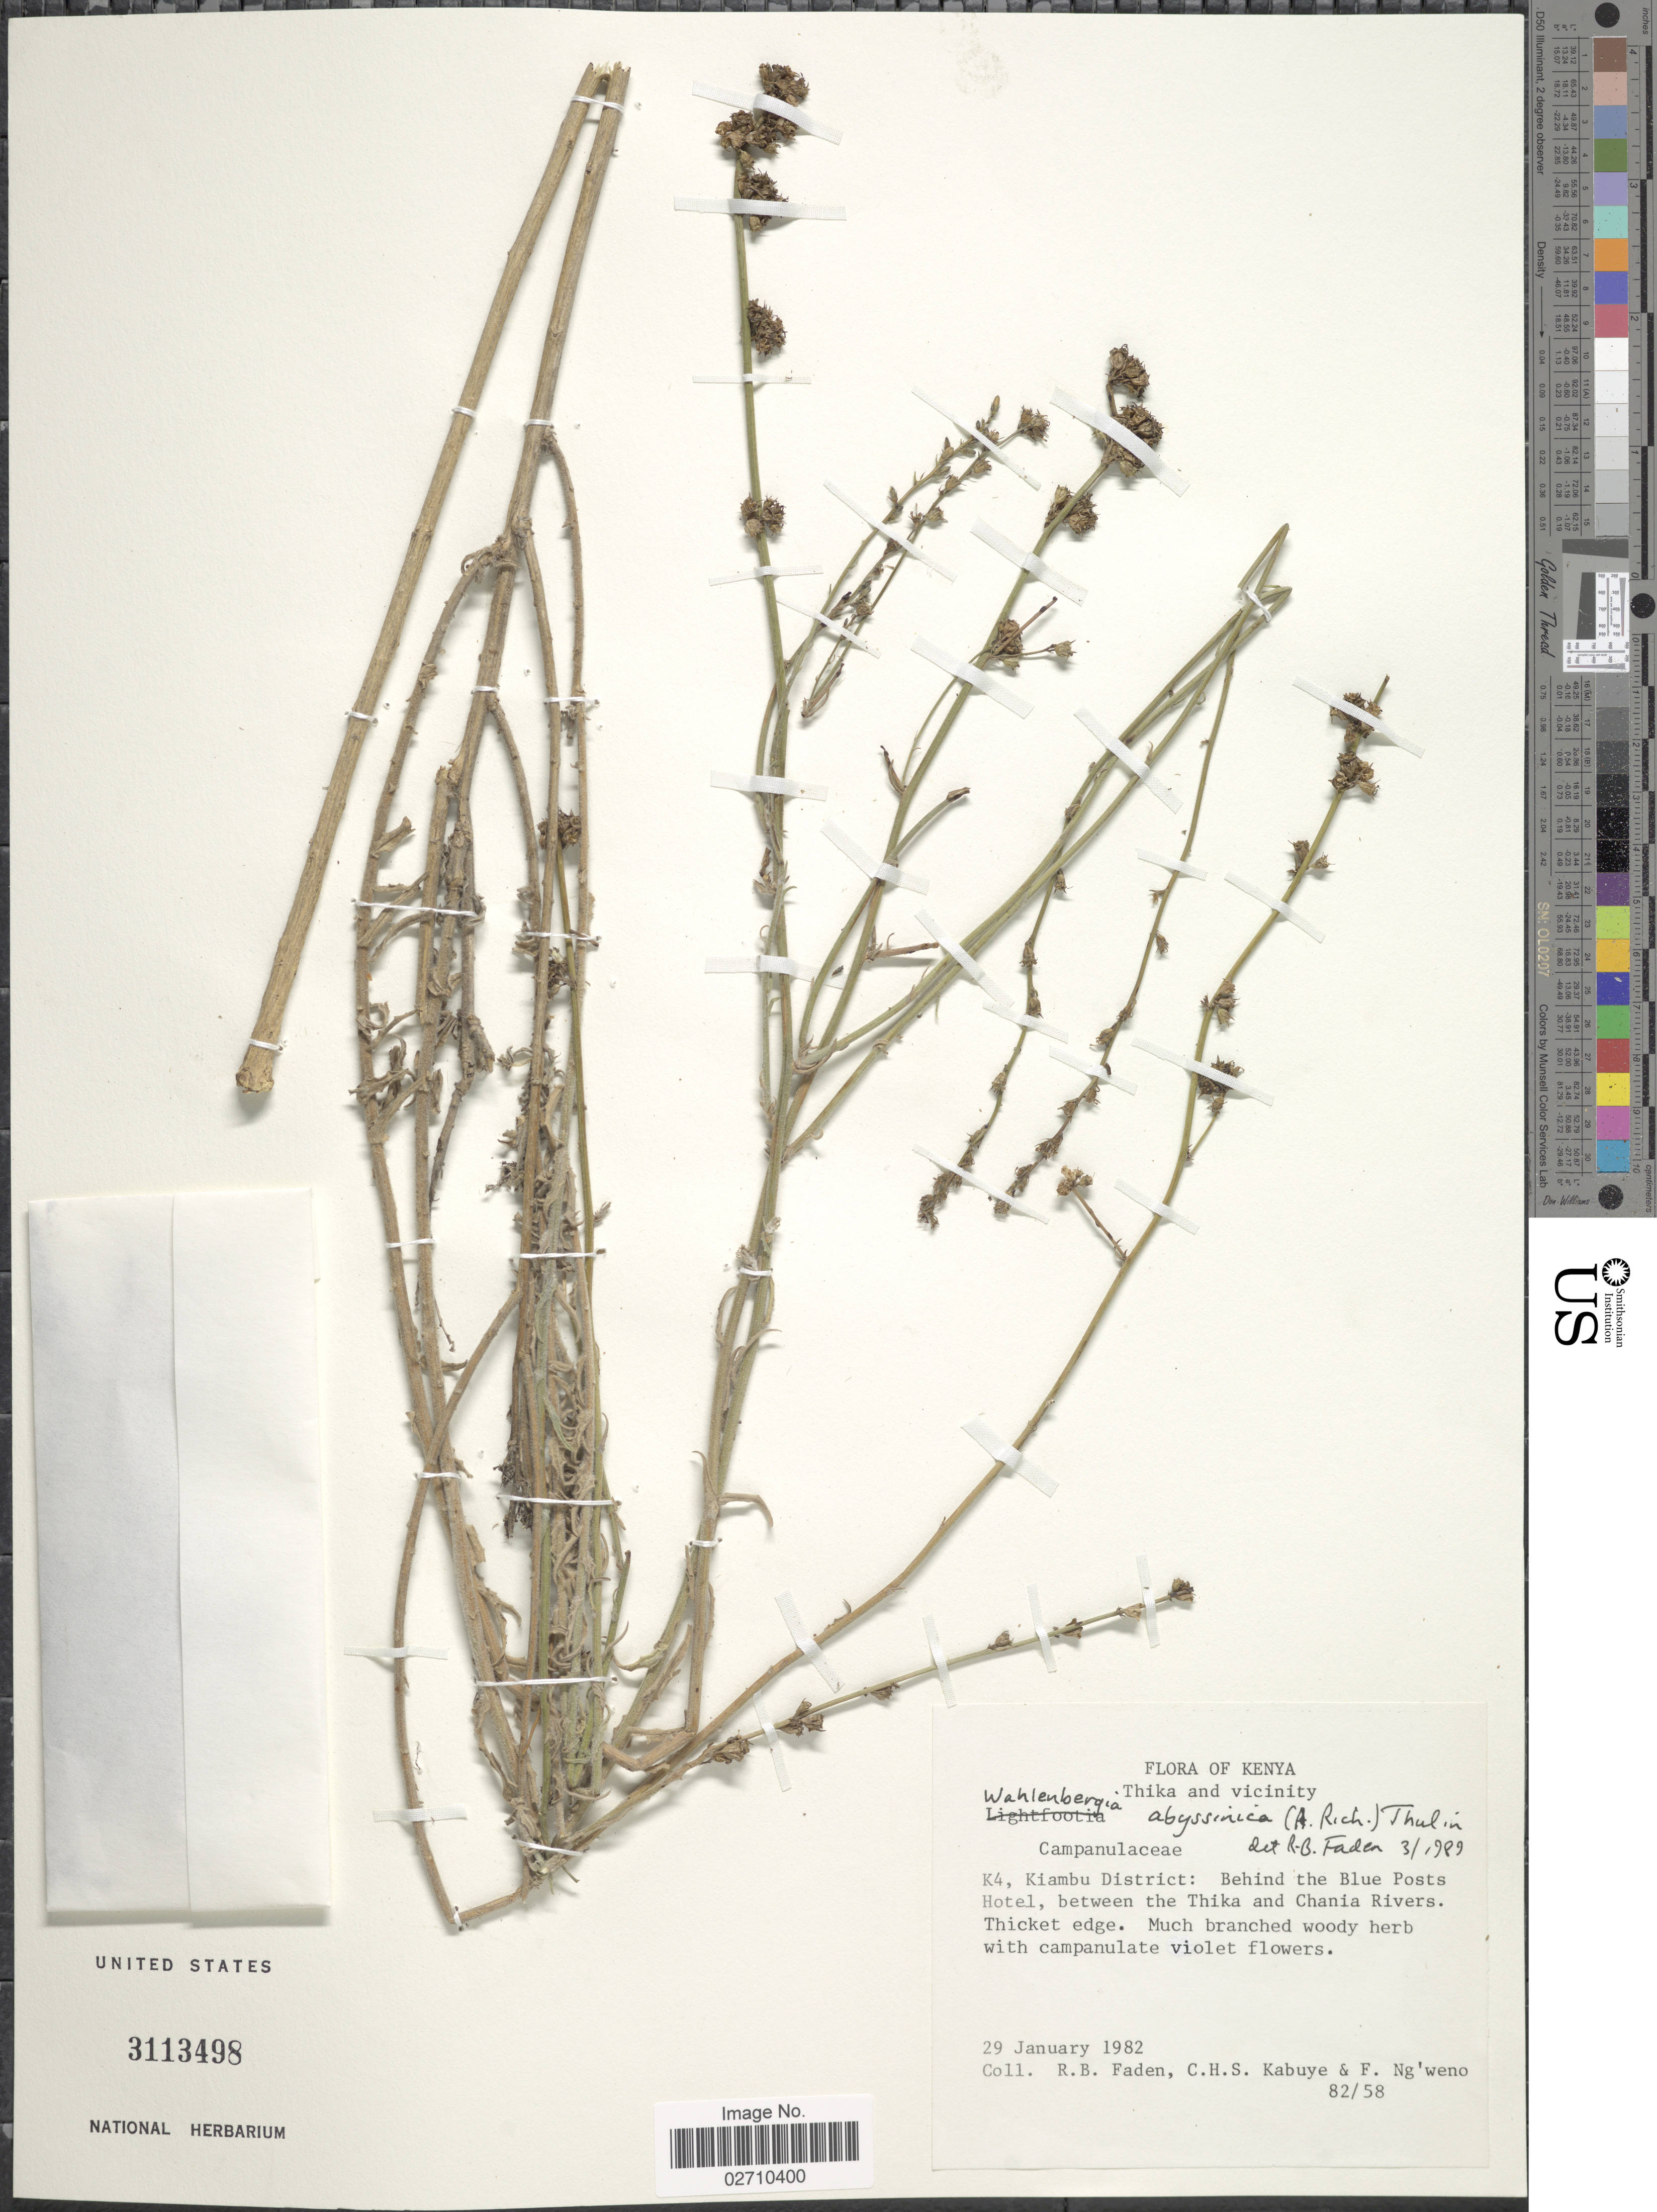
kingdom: Plantae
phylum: Tracheophyta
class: Magnoliopsida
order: Asterales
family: Campanulaceae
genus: Wahlenbergia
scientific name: Wahlenbergia abyssinica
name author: (Hochst. ex A. Rich.) Thulin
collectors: R. B. Faden, C. Kabuye & F. Ng'weno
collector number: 82/58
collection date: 1982-01-29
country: Kenya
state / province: Kiambu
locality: Thika and vicinity. K4, Kiambu District: Behind the Blue Posts Hotel, between the Thika and Chania Rivers.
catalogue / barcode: US 3113498